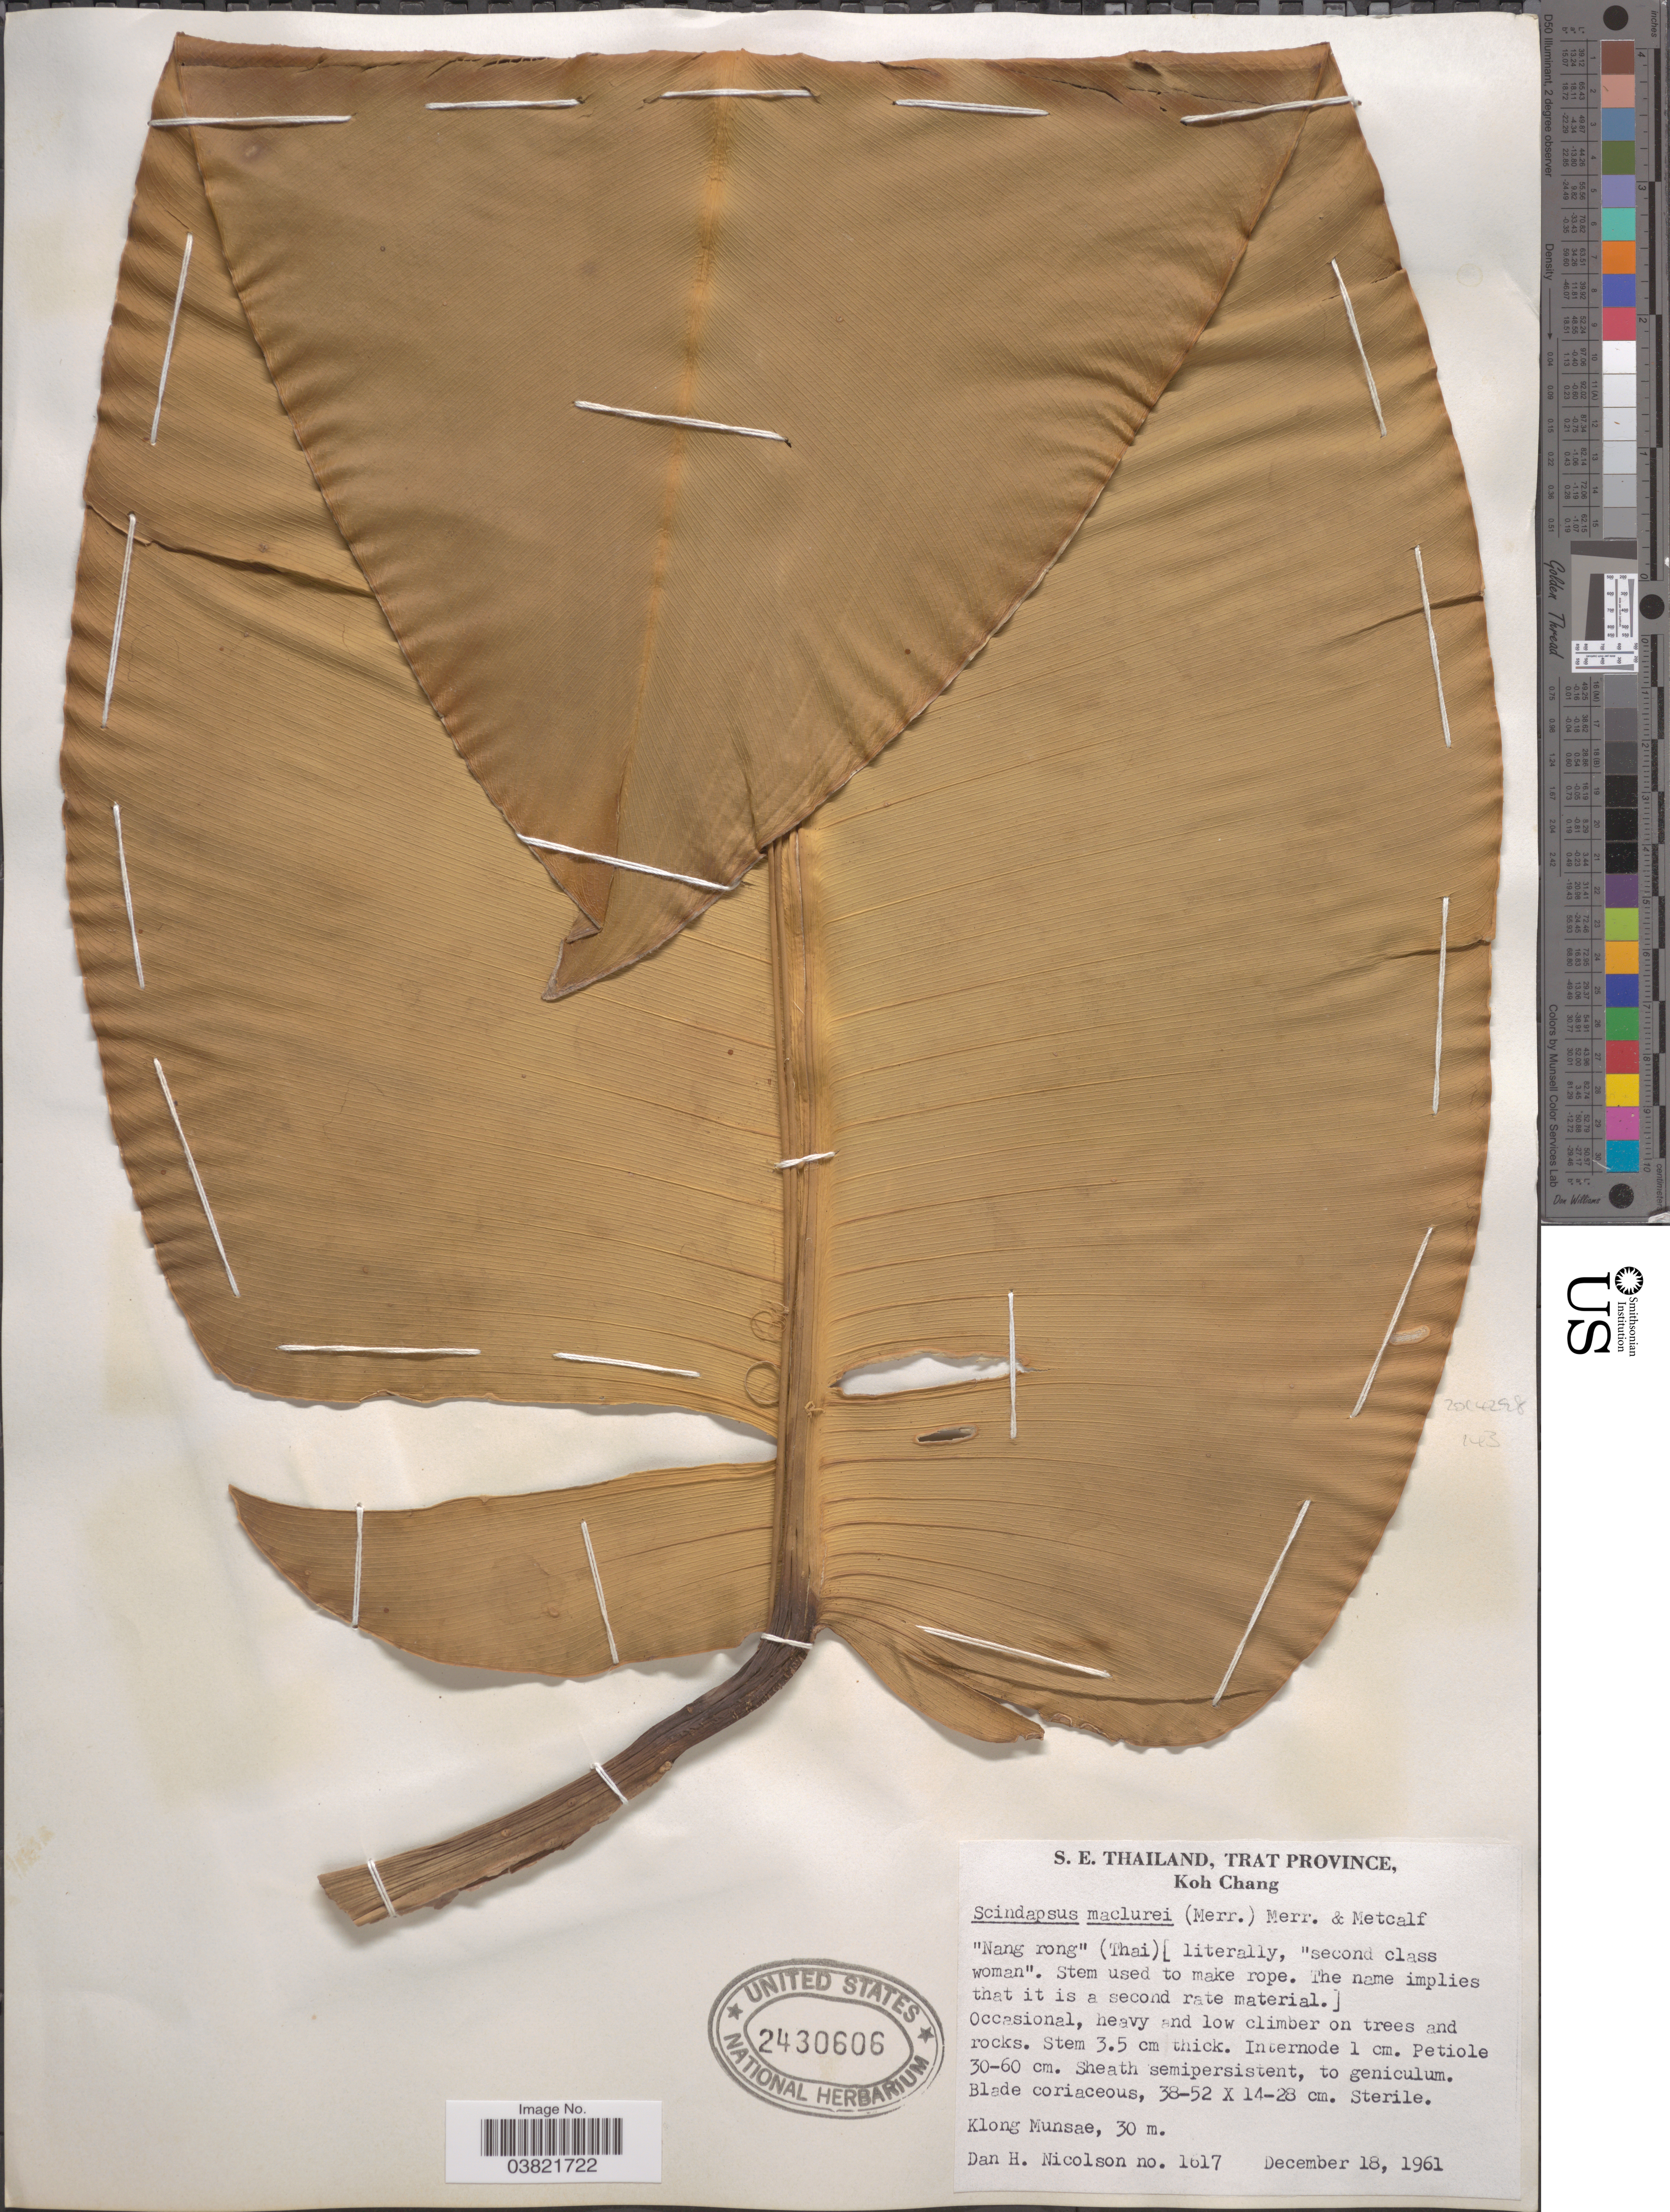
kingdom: Plantae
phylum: Tracheophyta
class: Liliopsida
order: Alismatales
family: Araceae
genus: Scindapsus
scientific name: Scindapsus maclurei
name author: (Merr.) Merr. & F.P. Metcalf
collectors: D. H. Nicolson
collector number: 1617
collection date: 1961-12-18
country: Thailand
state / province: Trat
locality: S. E. Thailand. Koh Chang. Klong Munsae.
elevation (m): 30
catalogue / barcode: US 2430606